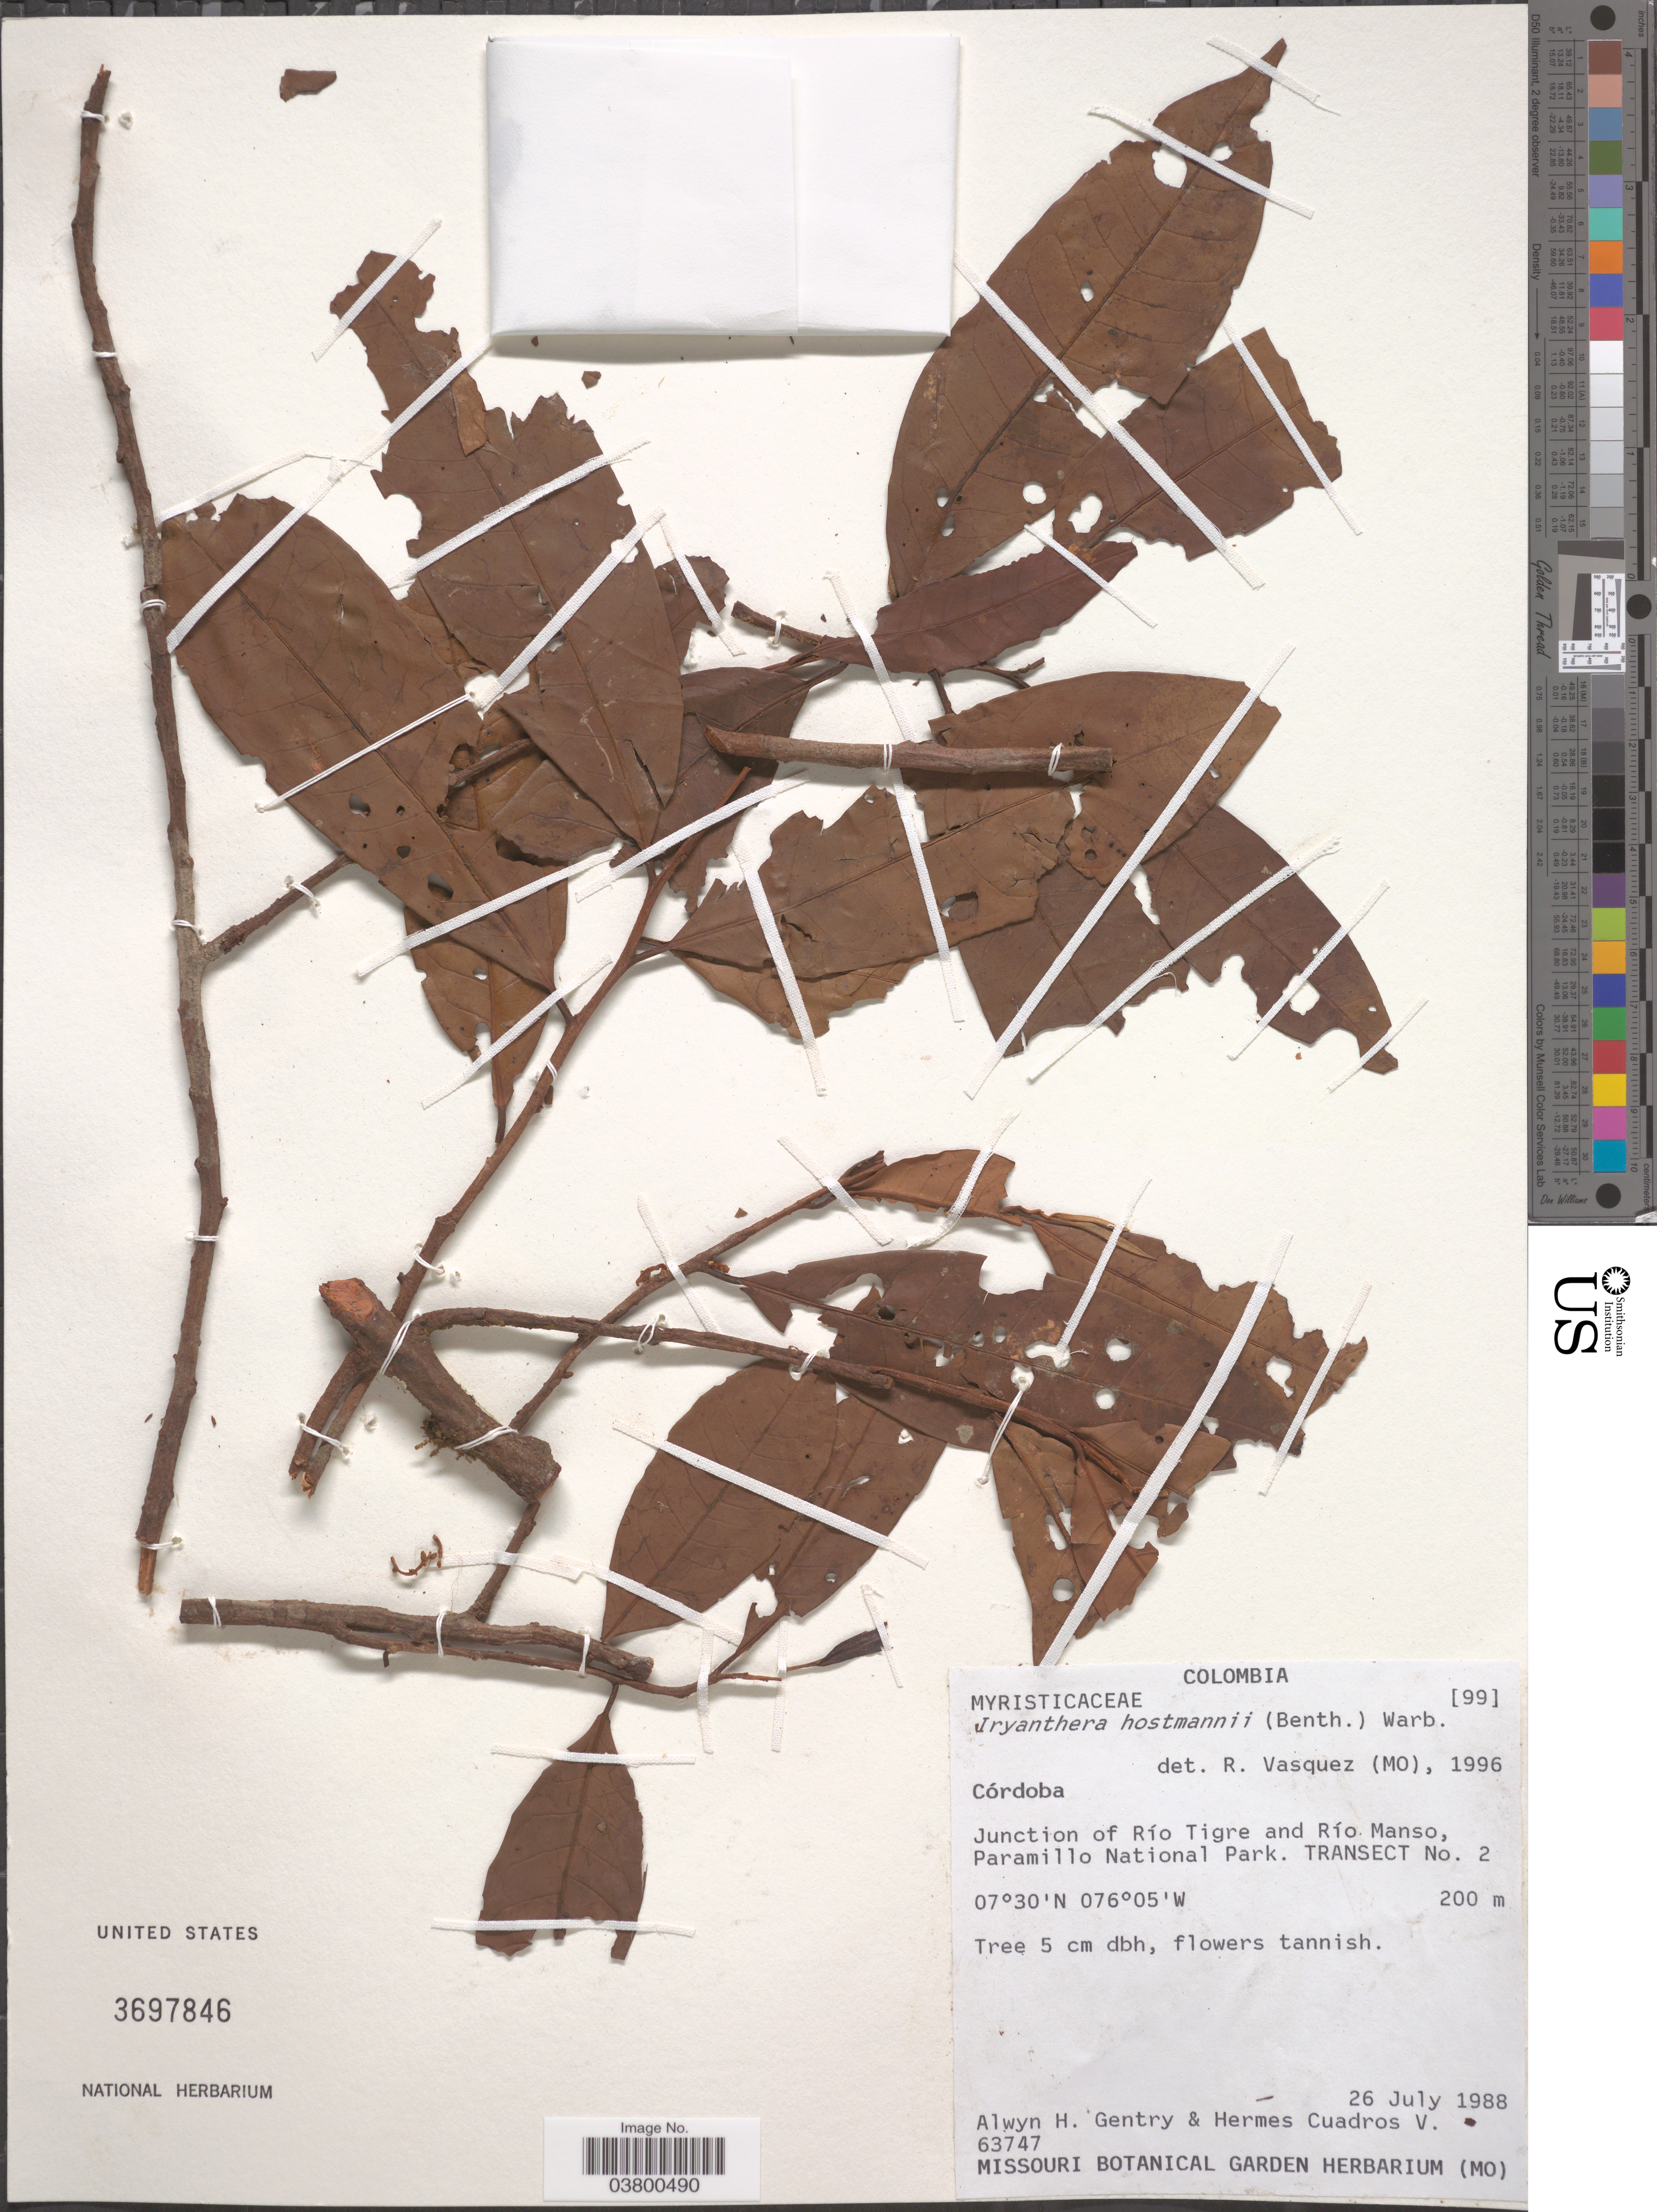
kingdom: Plantae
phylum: Tracheophyta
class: Magnoliopsida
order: Magnoliales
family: Myristicaceae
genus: Iryanthera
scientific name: Iryanthera hostmannii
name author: (Benth.) Warb.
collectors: A. H. Gentry & H. Cuadros V.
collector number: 63747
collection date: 1988-07-26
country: Colombia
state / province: Córdoba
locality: Junction of Río Tigre and Río Manso, Paramillo National Park. Transect No. 2.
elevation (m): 200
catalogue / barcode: US 3697846